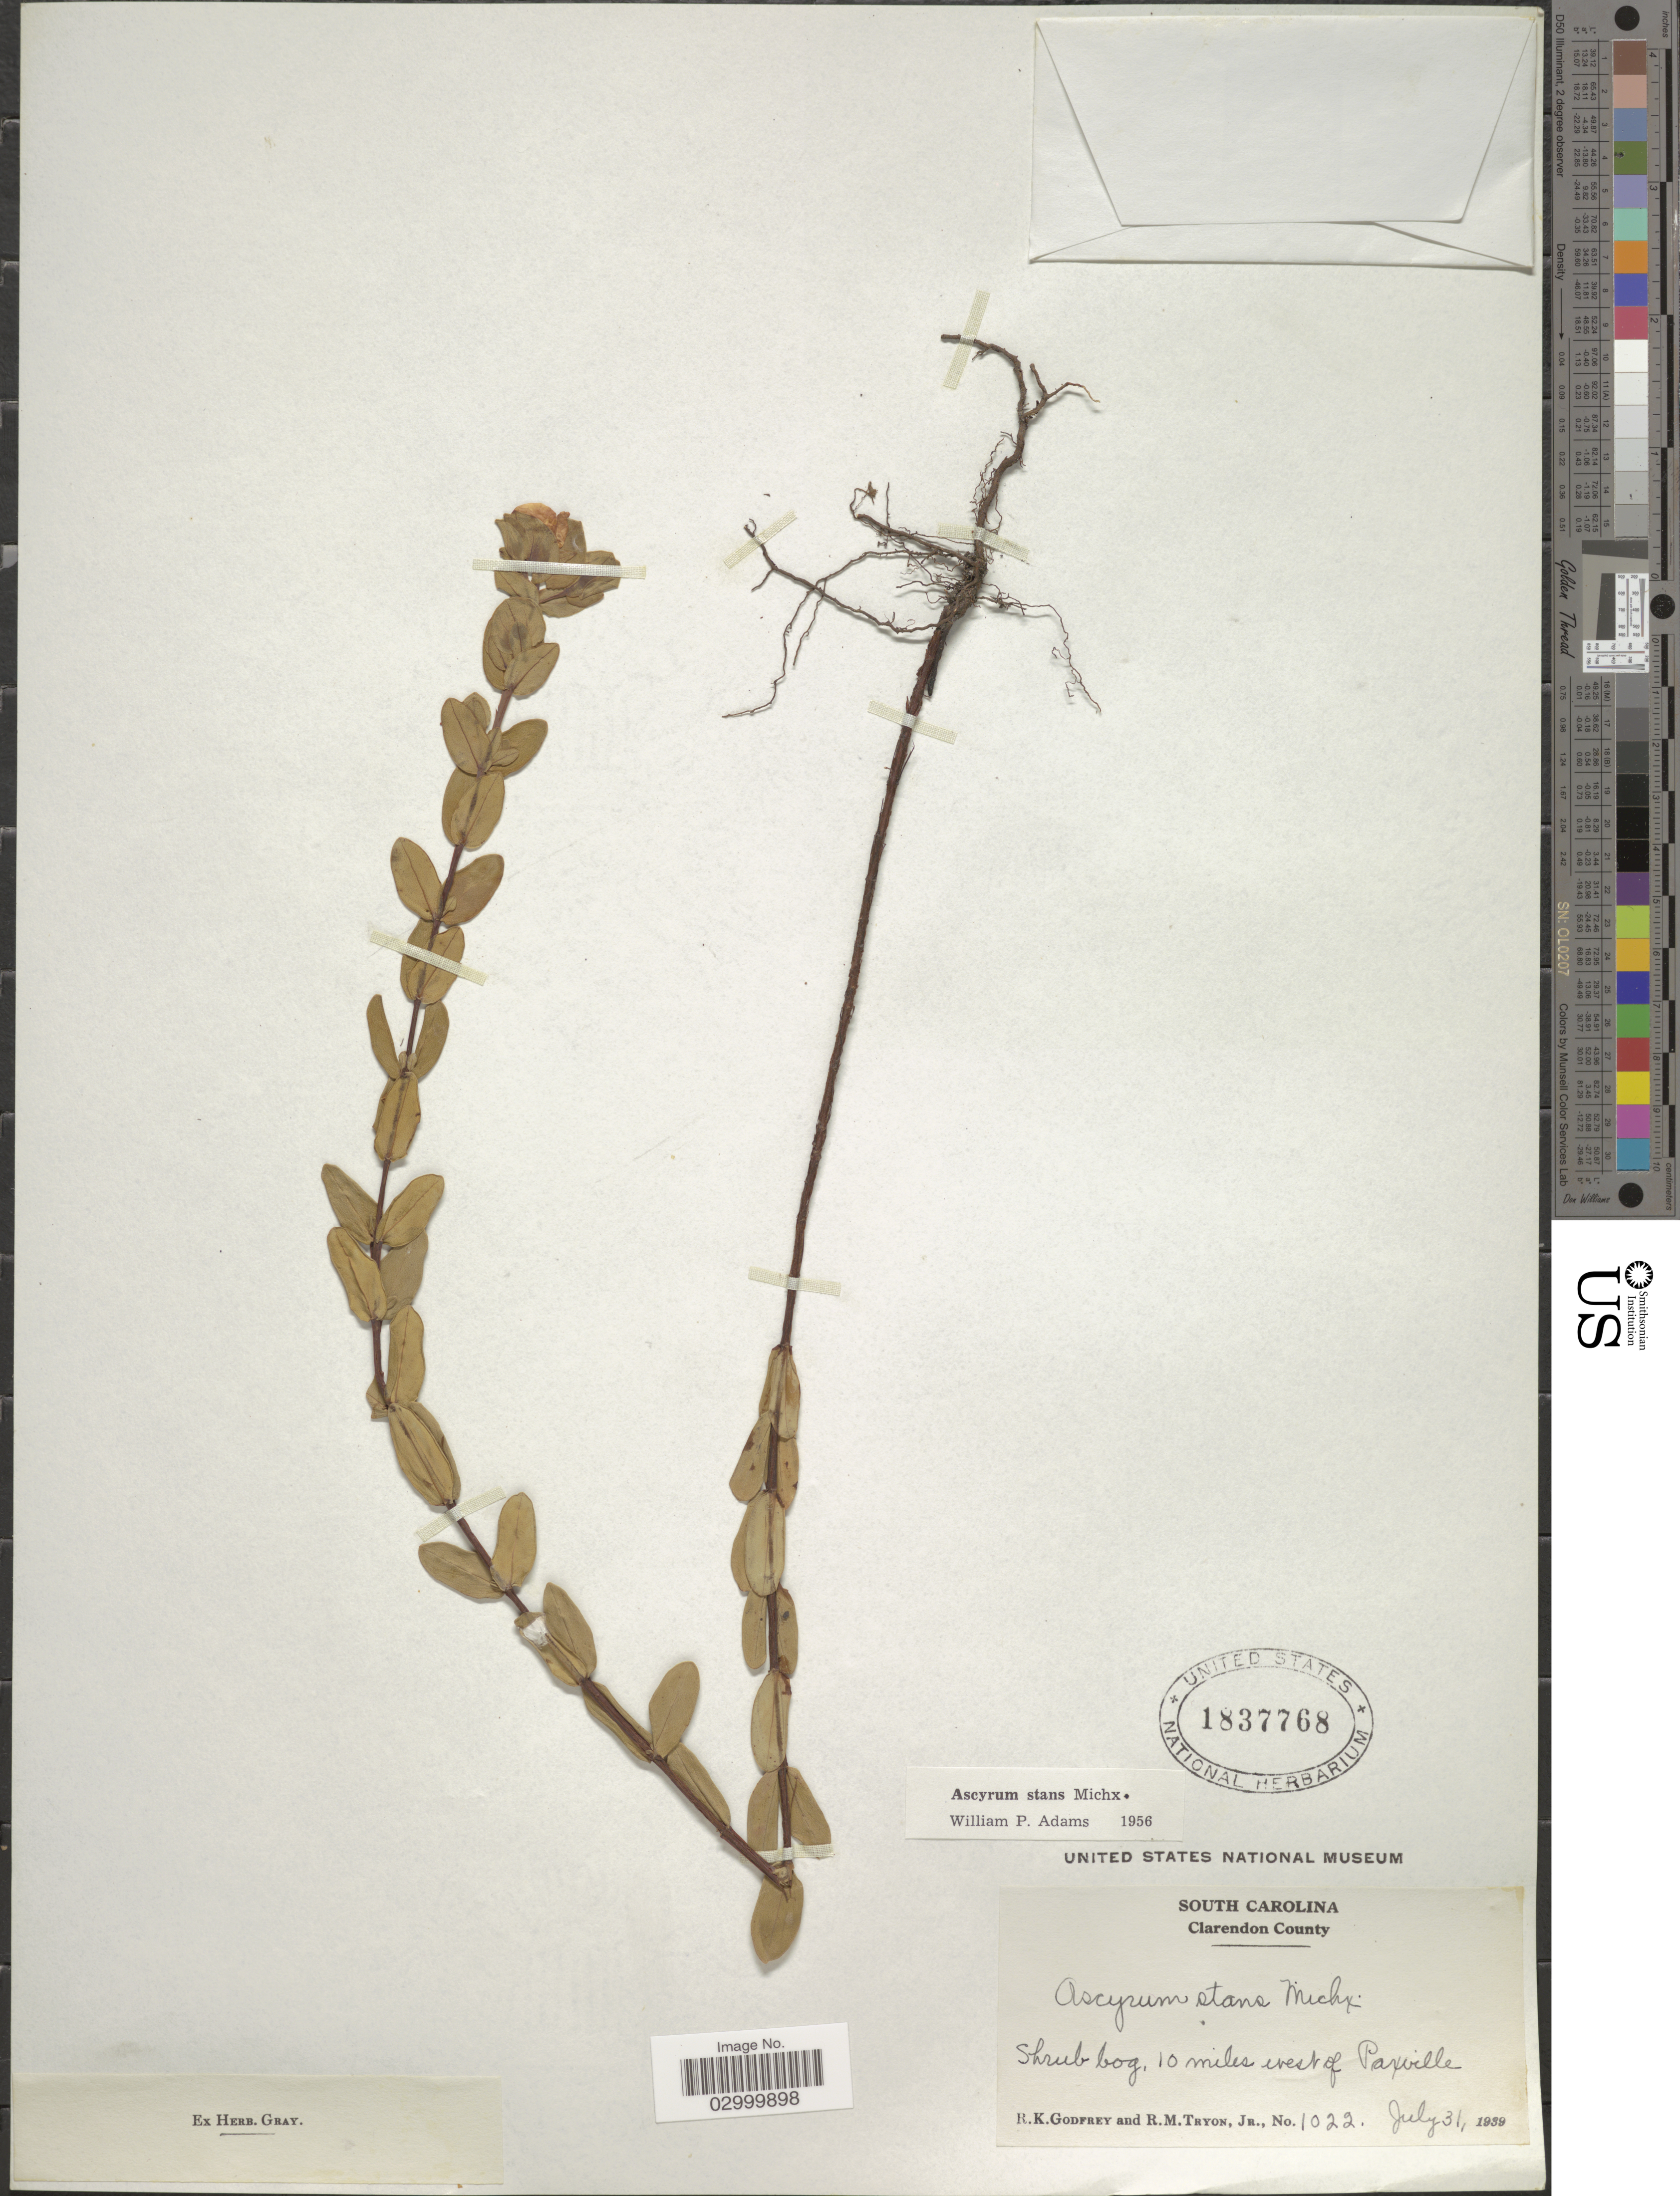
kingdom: Plantae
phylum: Tracheophyta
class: Magnoliopsida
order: Malpighiales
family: Hypericaceae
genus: Hypericum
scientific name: Hypericum crux-andreae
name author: (L.) Crantz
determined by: Strong, Mark T., (BOT), Smithsonian Institution - National Museum of Natural History (UNITED STATES)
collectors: R. K. Godfrey & R. Tryon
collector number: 1022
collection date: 1939-07-31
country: United States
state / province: South Carolina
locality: Clarendon County. Shrub bog, 10 miles west of Paxville.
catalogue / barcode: US 1837768